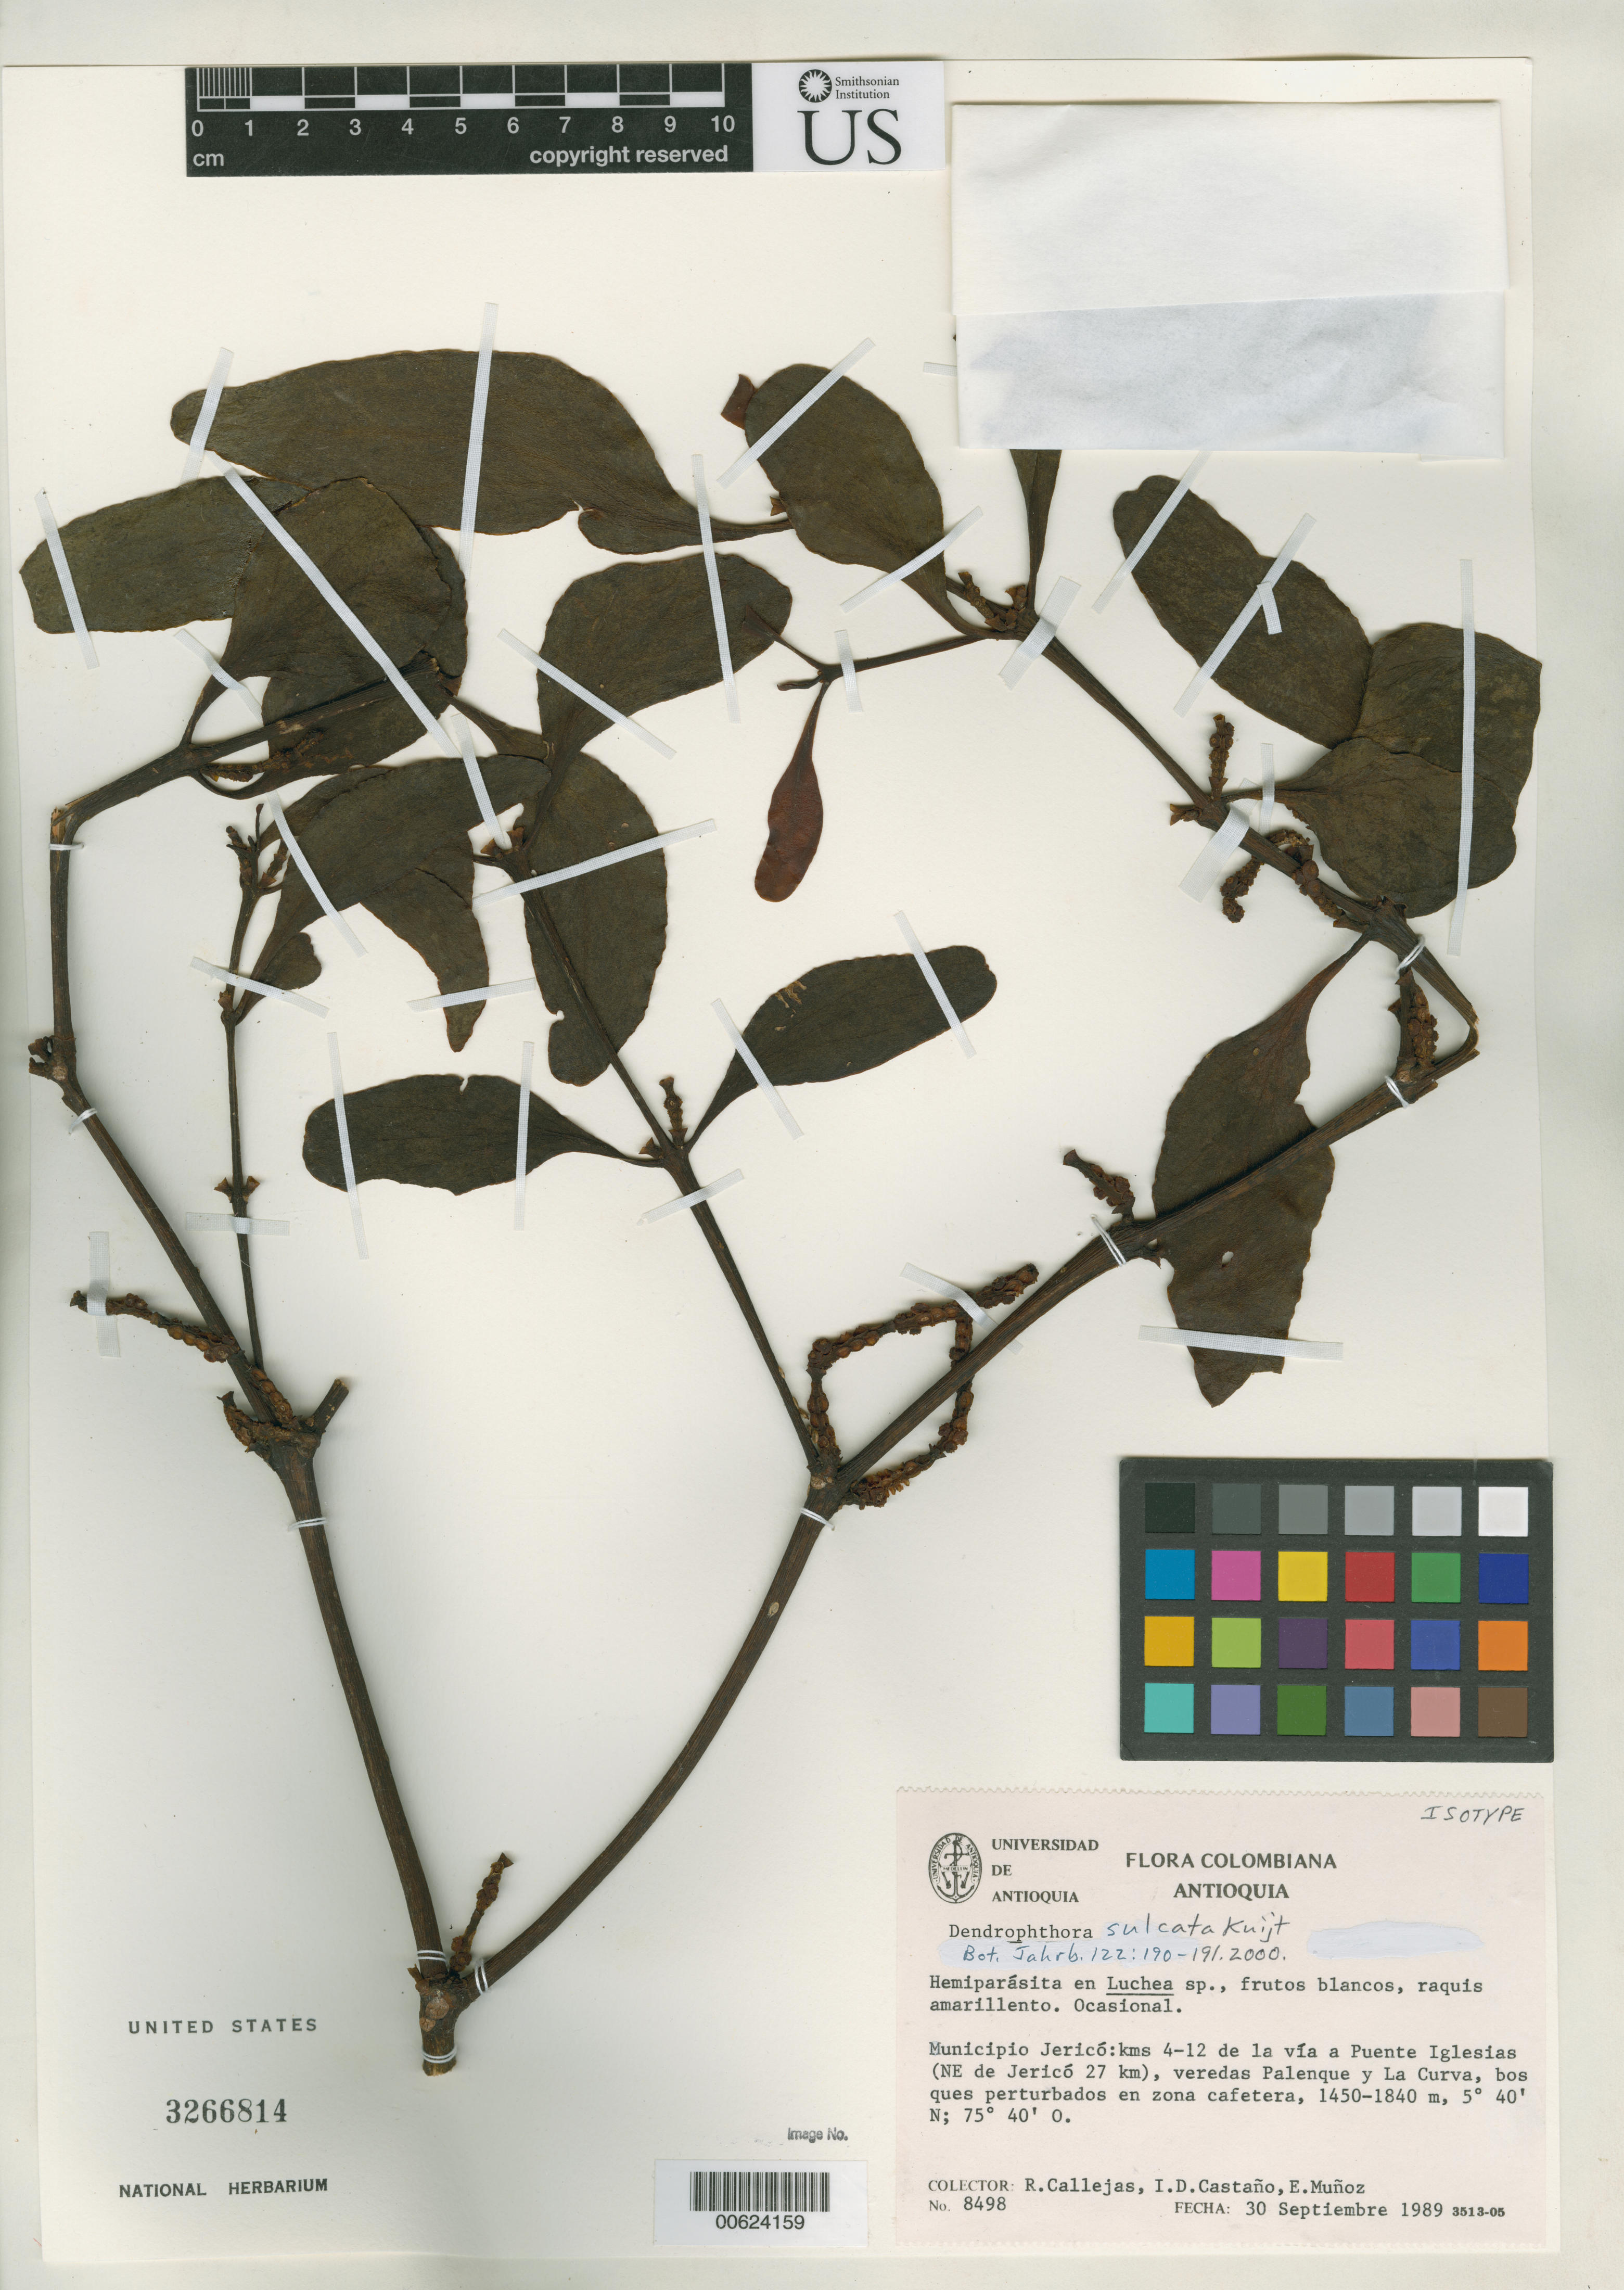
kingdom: Plantae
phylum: Tracheophyta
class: Magnoliopsida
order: Santalales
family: Viscaceae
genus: Dendrophthora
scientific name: Dendrophthora sulcata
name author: Kuijt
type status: Isotype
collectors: R. Callejas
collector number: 8498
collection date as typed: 30 Sep 1989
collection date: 1989-09-30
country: Colombia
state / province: Antioquia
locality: Jerico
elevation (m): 1450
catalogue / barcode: US 3266814